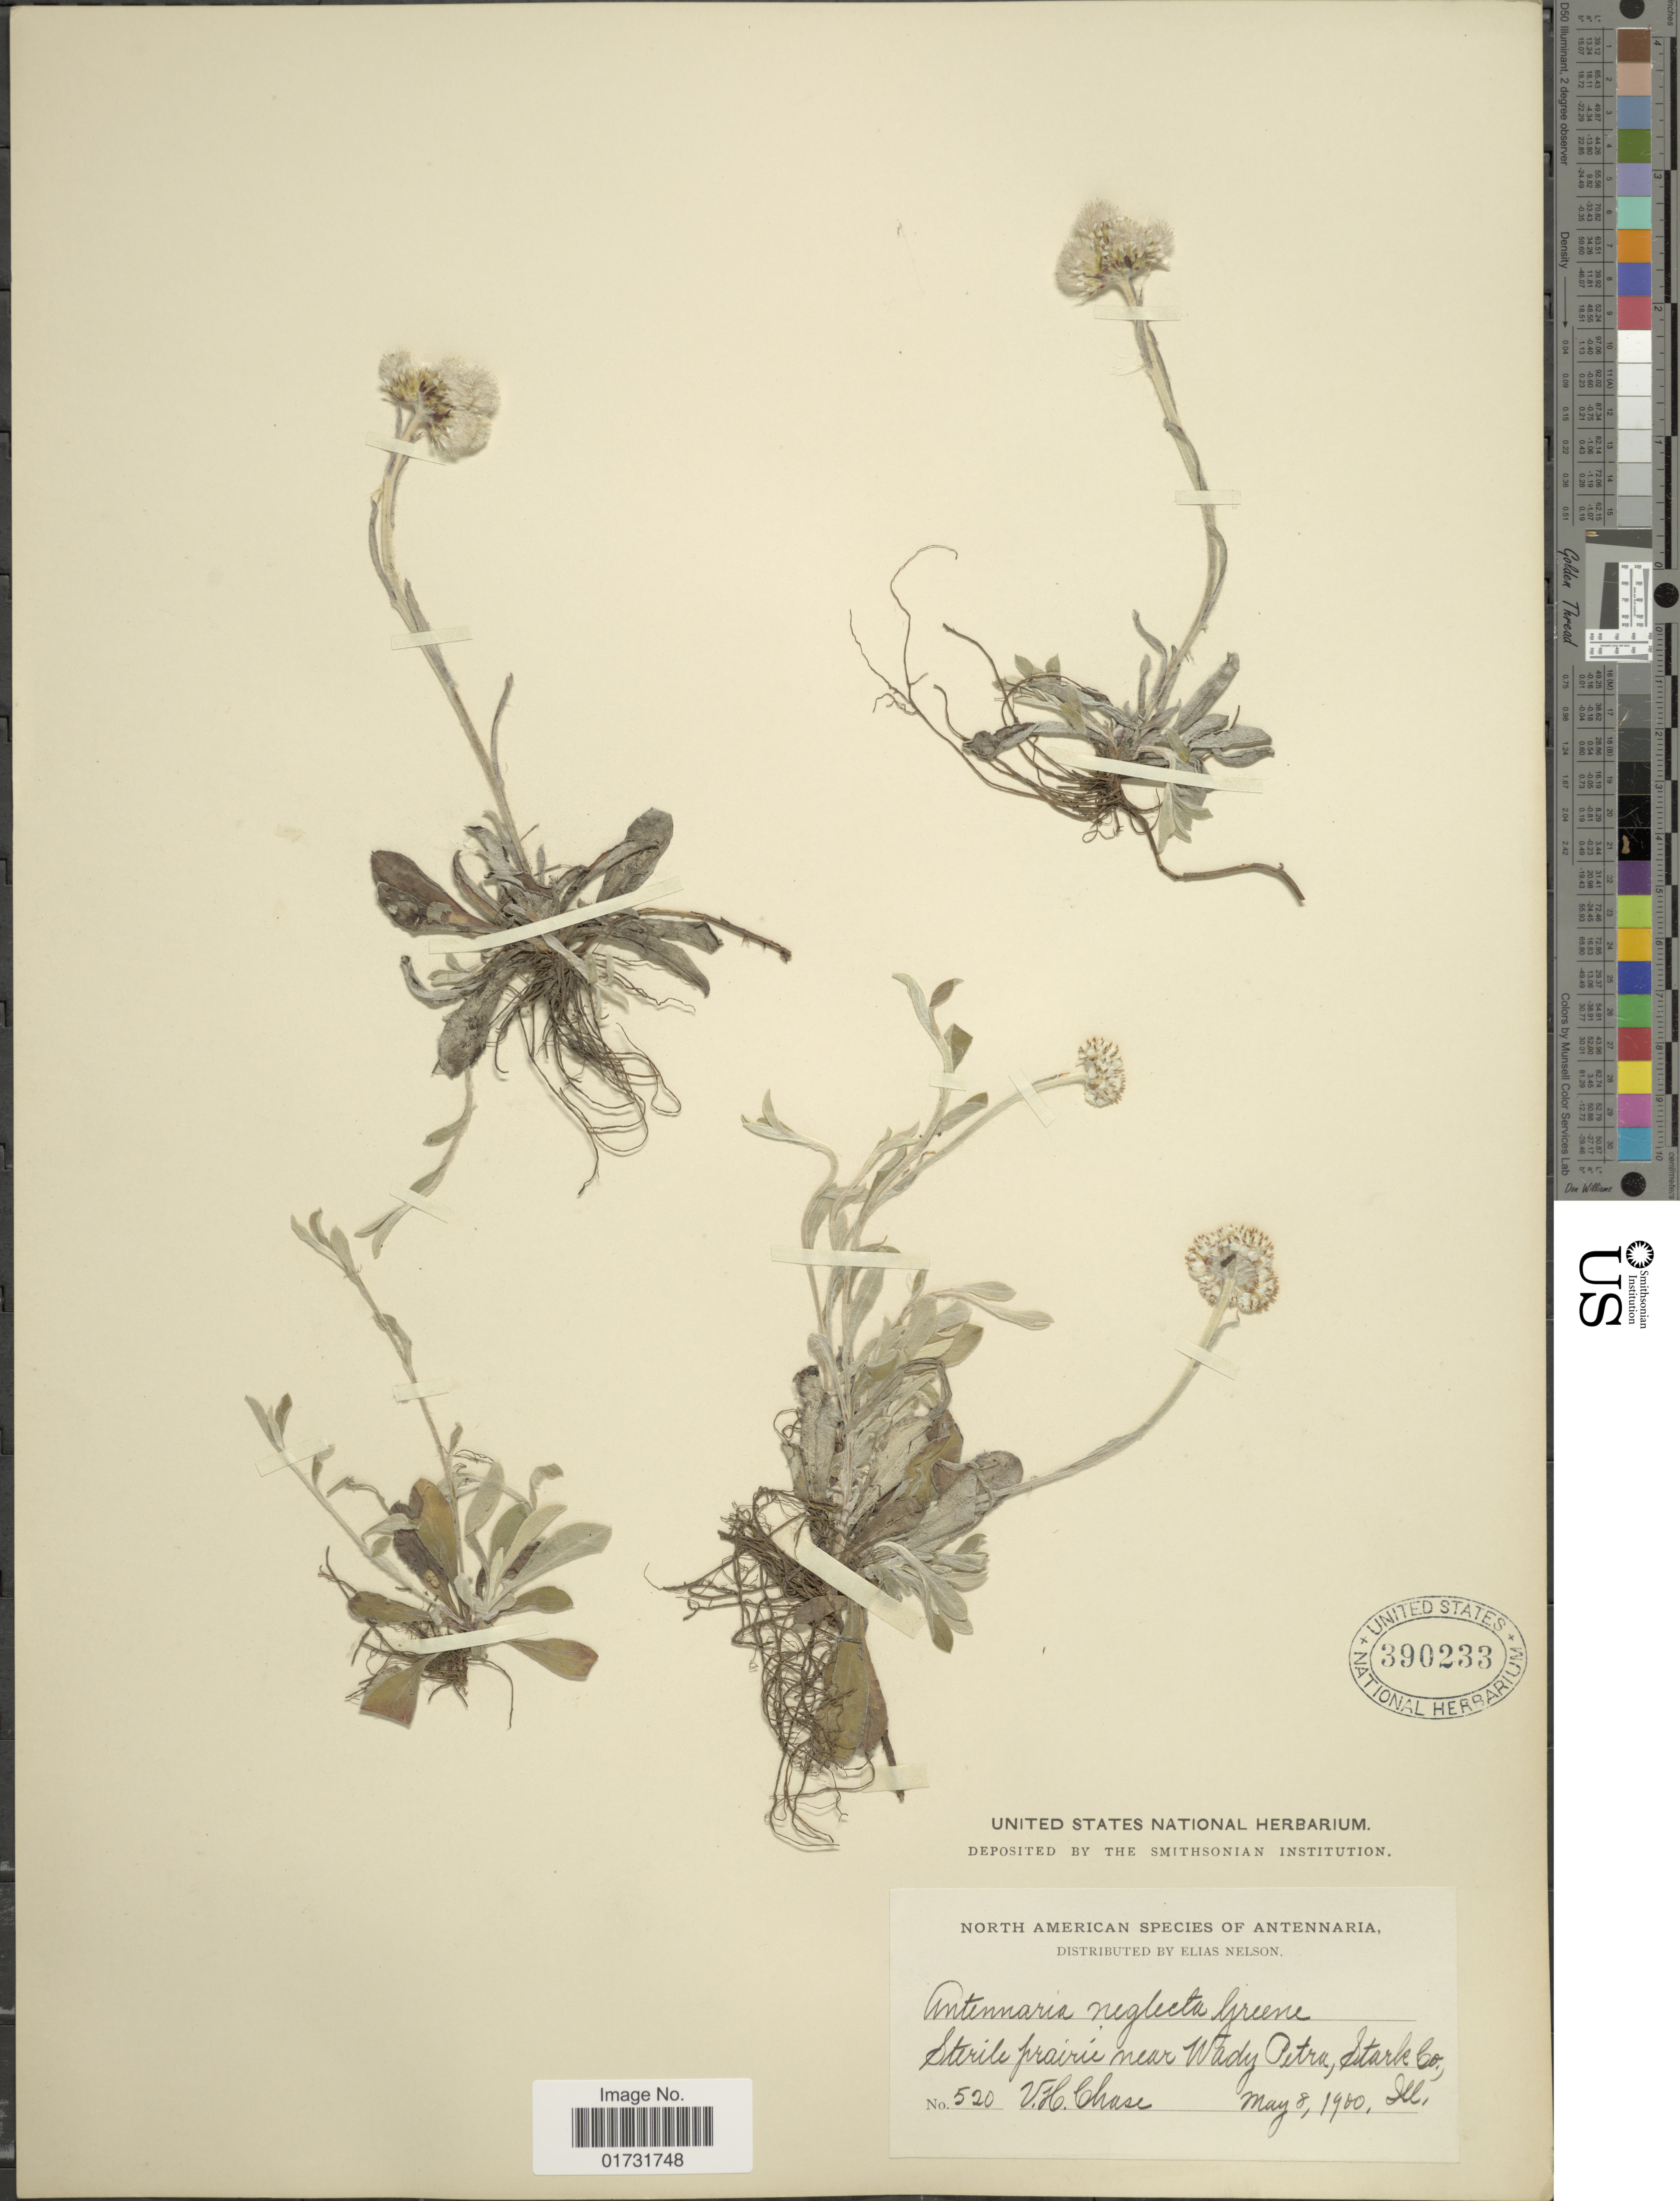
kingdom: Plantae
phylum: Tracheophyta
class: Magnoliopsida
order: Asterales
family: Asteraceae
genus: Antennaria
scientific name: Antennaria neglecta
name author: Greene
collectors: V. H. Chase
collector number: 520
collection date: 1900-05-08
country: United States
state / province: Illinois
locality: Near Wady Petra, Stark Co.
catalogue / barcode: US 390233